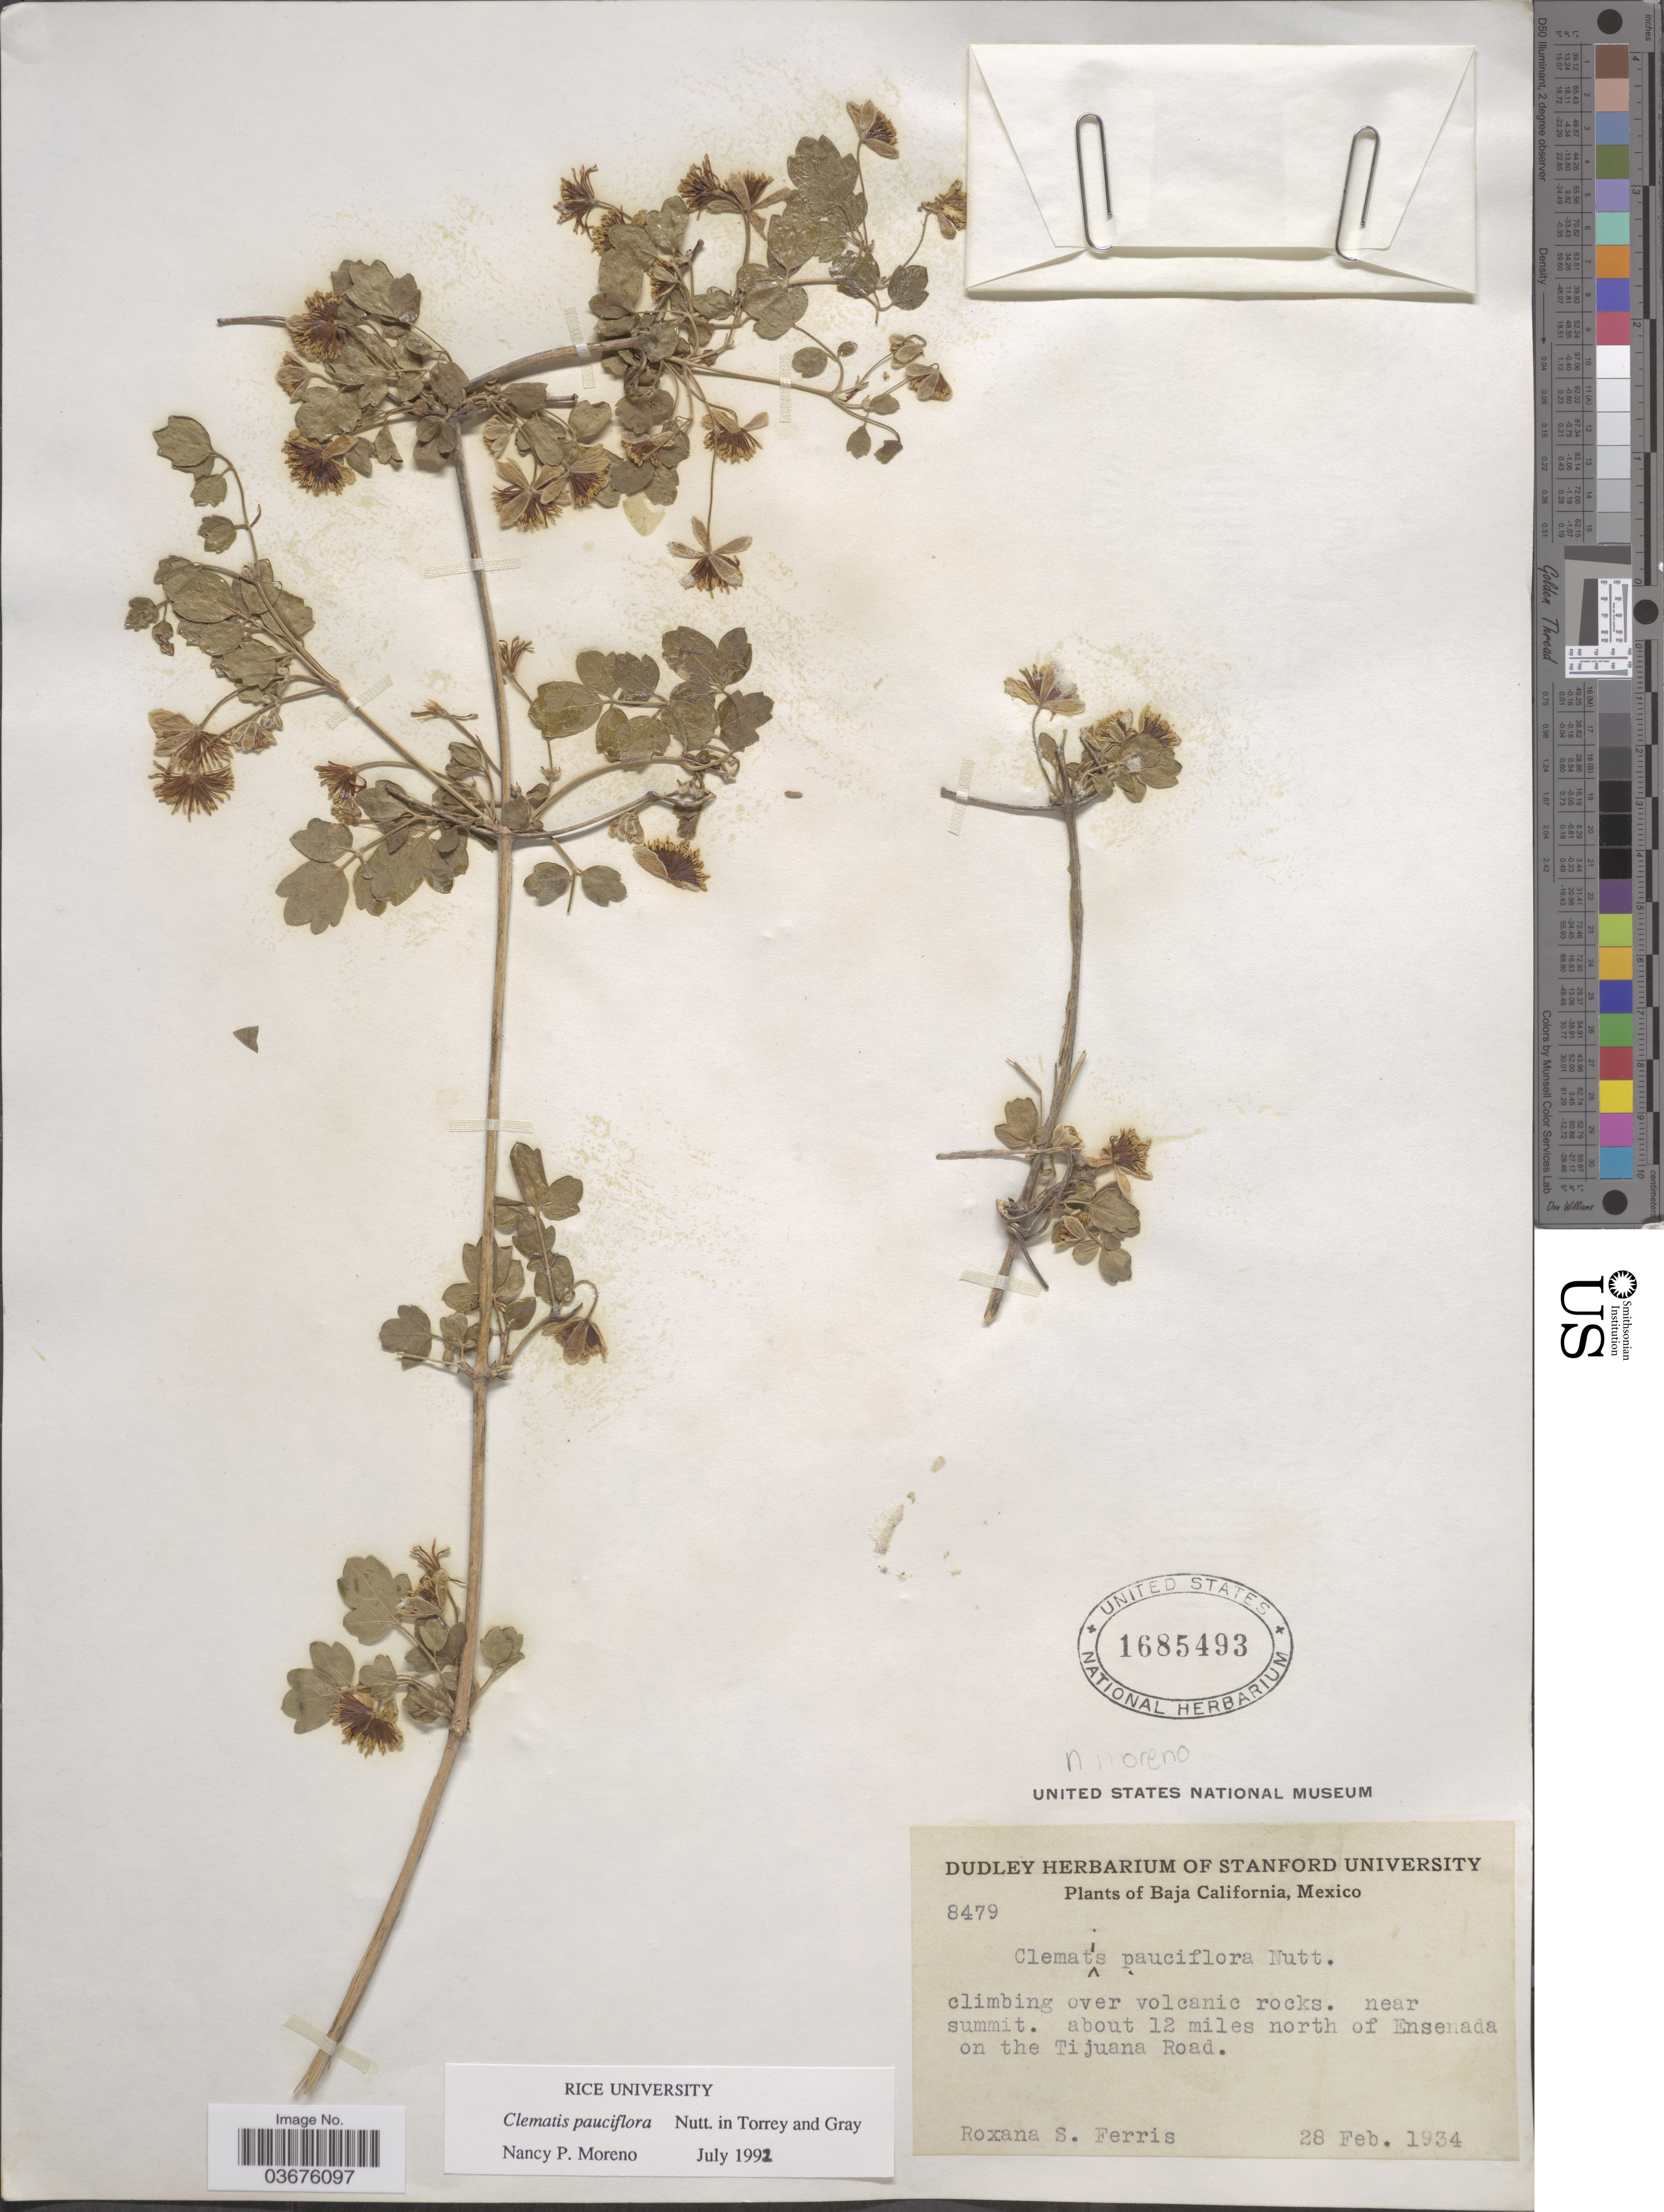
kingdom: Plantae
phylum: Tracheophyta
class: Magnoliopsida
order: Ranunculales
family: Ranunculaceae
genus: Clematis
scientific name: Clematis pauciflora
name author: Nutt. ex Torr. & A. Gray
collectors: R. S. Ferris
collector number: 8479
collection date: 1934-02-28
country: Mexico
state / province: Baja California Norte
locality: Near summit. About 12 miles north of Ensenada on the Tijuana Road.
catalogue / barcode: US 1685493